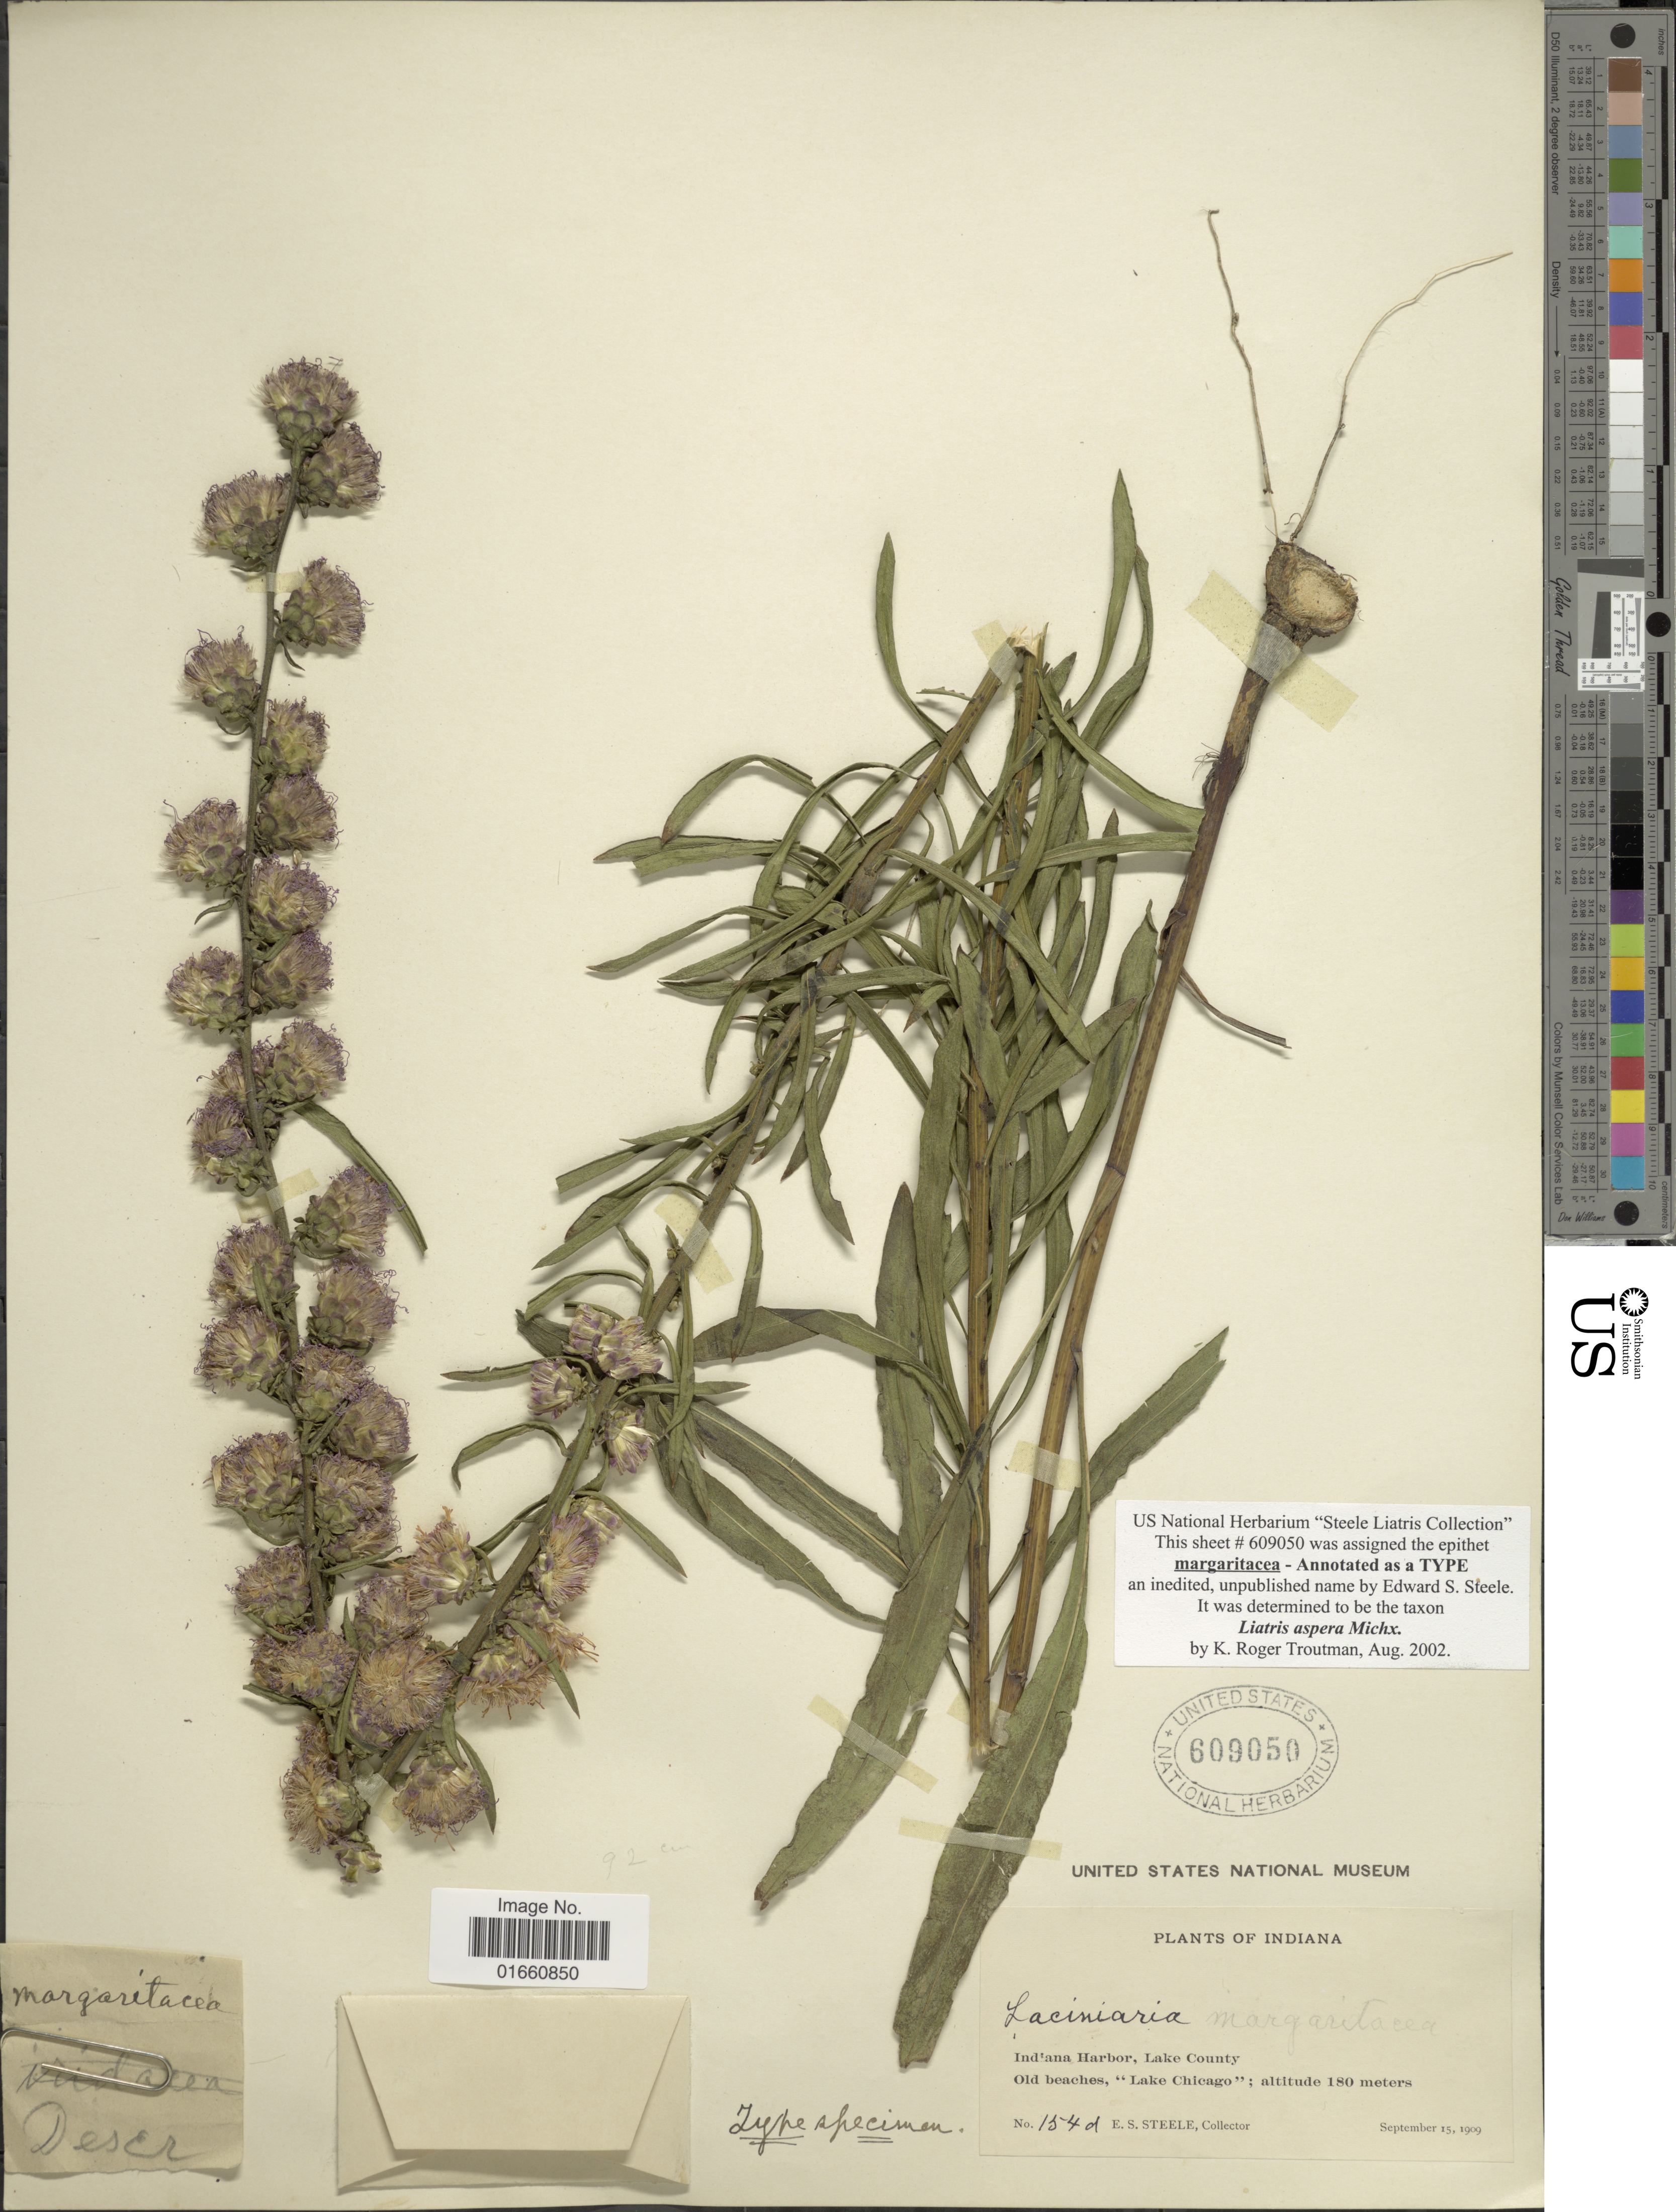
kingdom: Plantae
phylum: Tracheophyta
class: Magnoliopsida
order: Asterales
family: Asteraceae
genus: Liatris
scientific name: Liatris aspera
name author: Michx.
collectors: E. Steele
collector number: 154d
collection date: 1909-09-15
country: United States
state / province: Indiana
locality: Indiana Harbor, Lake County, Old beaches, "Lake Chicago"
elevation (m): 180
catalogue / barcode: US 609050